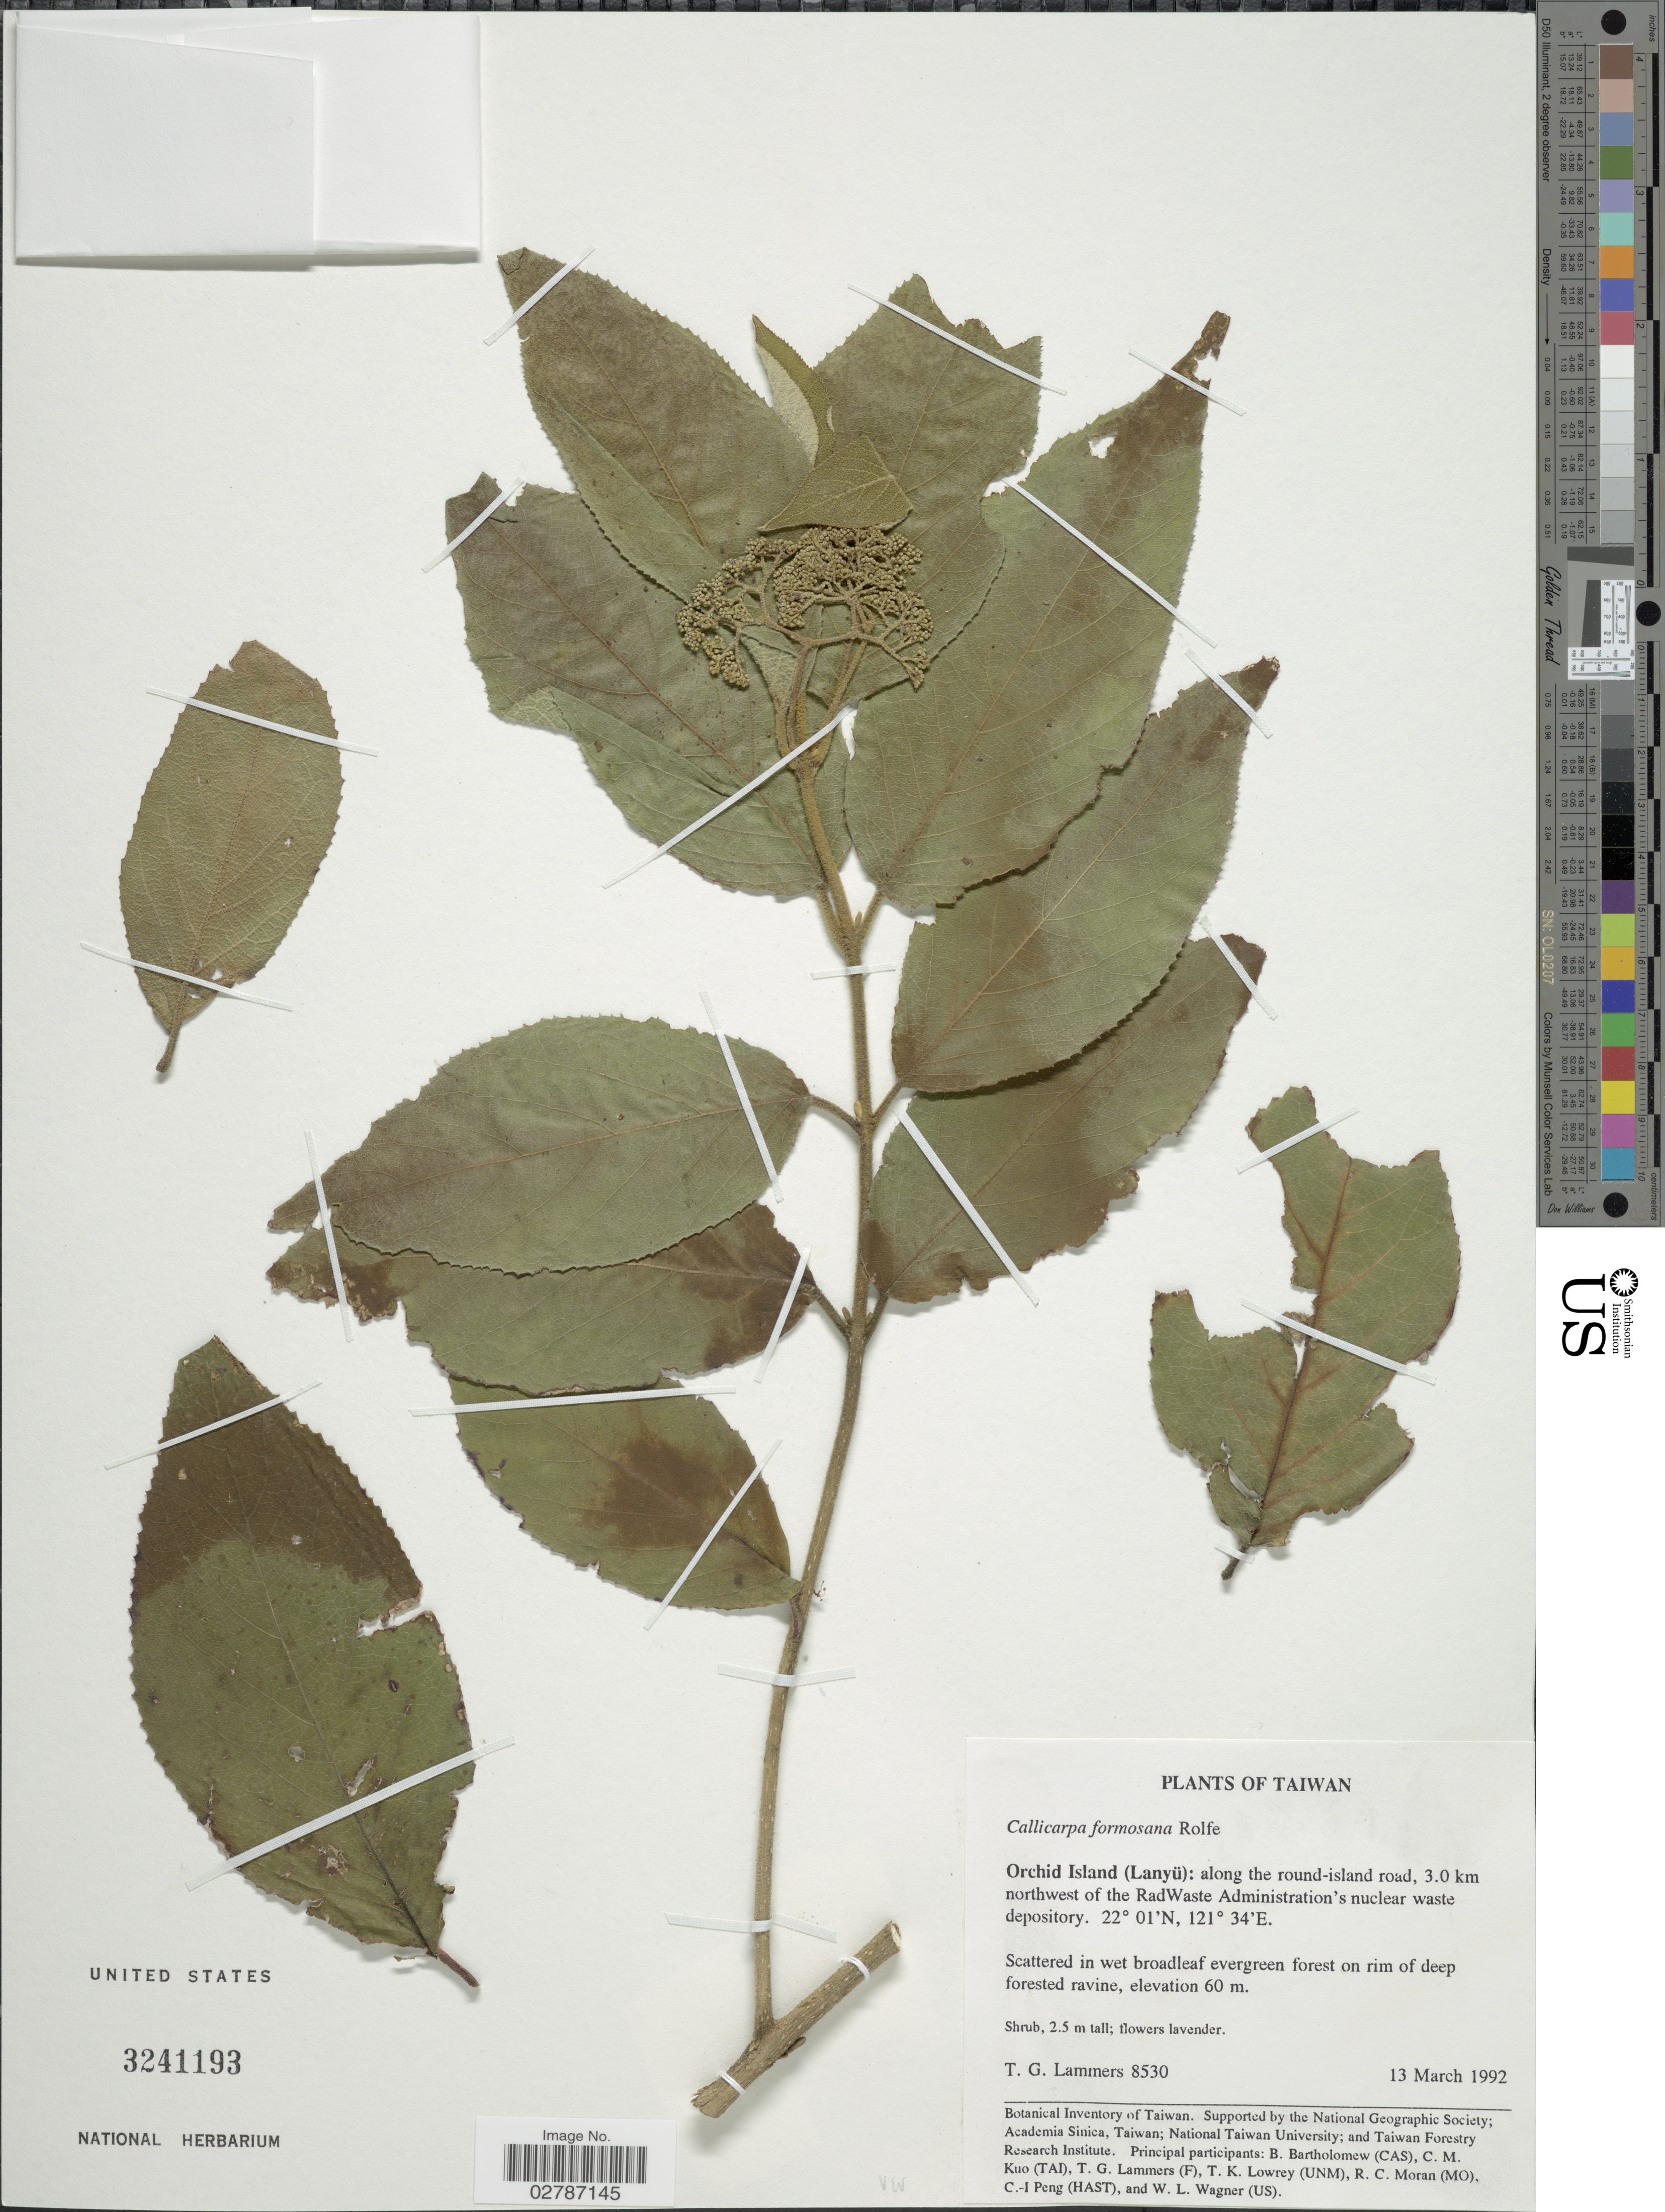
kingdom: Plantae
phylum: Tracheophyta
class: Magnoliopsida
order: Lamiales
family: Lamiaceae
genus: Callicarpa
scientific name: Callicarpa formosana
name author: Rolfe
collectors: T. Lammers, B. Bartholomew, C. Kuo, T. Lowrey & et al.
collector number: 8530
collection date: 1992-03-13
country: Taiwan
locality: Orchid Island (Lanyü): along the round-island road, 3.0 km northwest of the RadWaste Administration's nuclear waste depository.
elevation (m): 60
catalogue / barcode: US 3241193